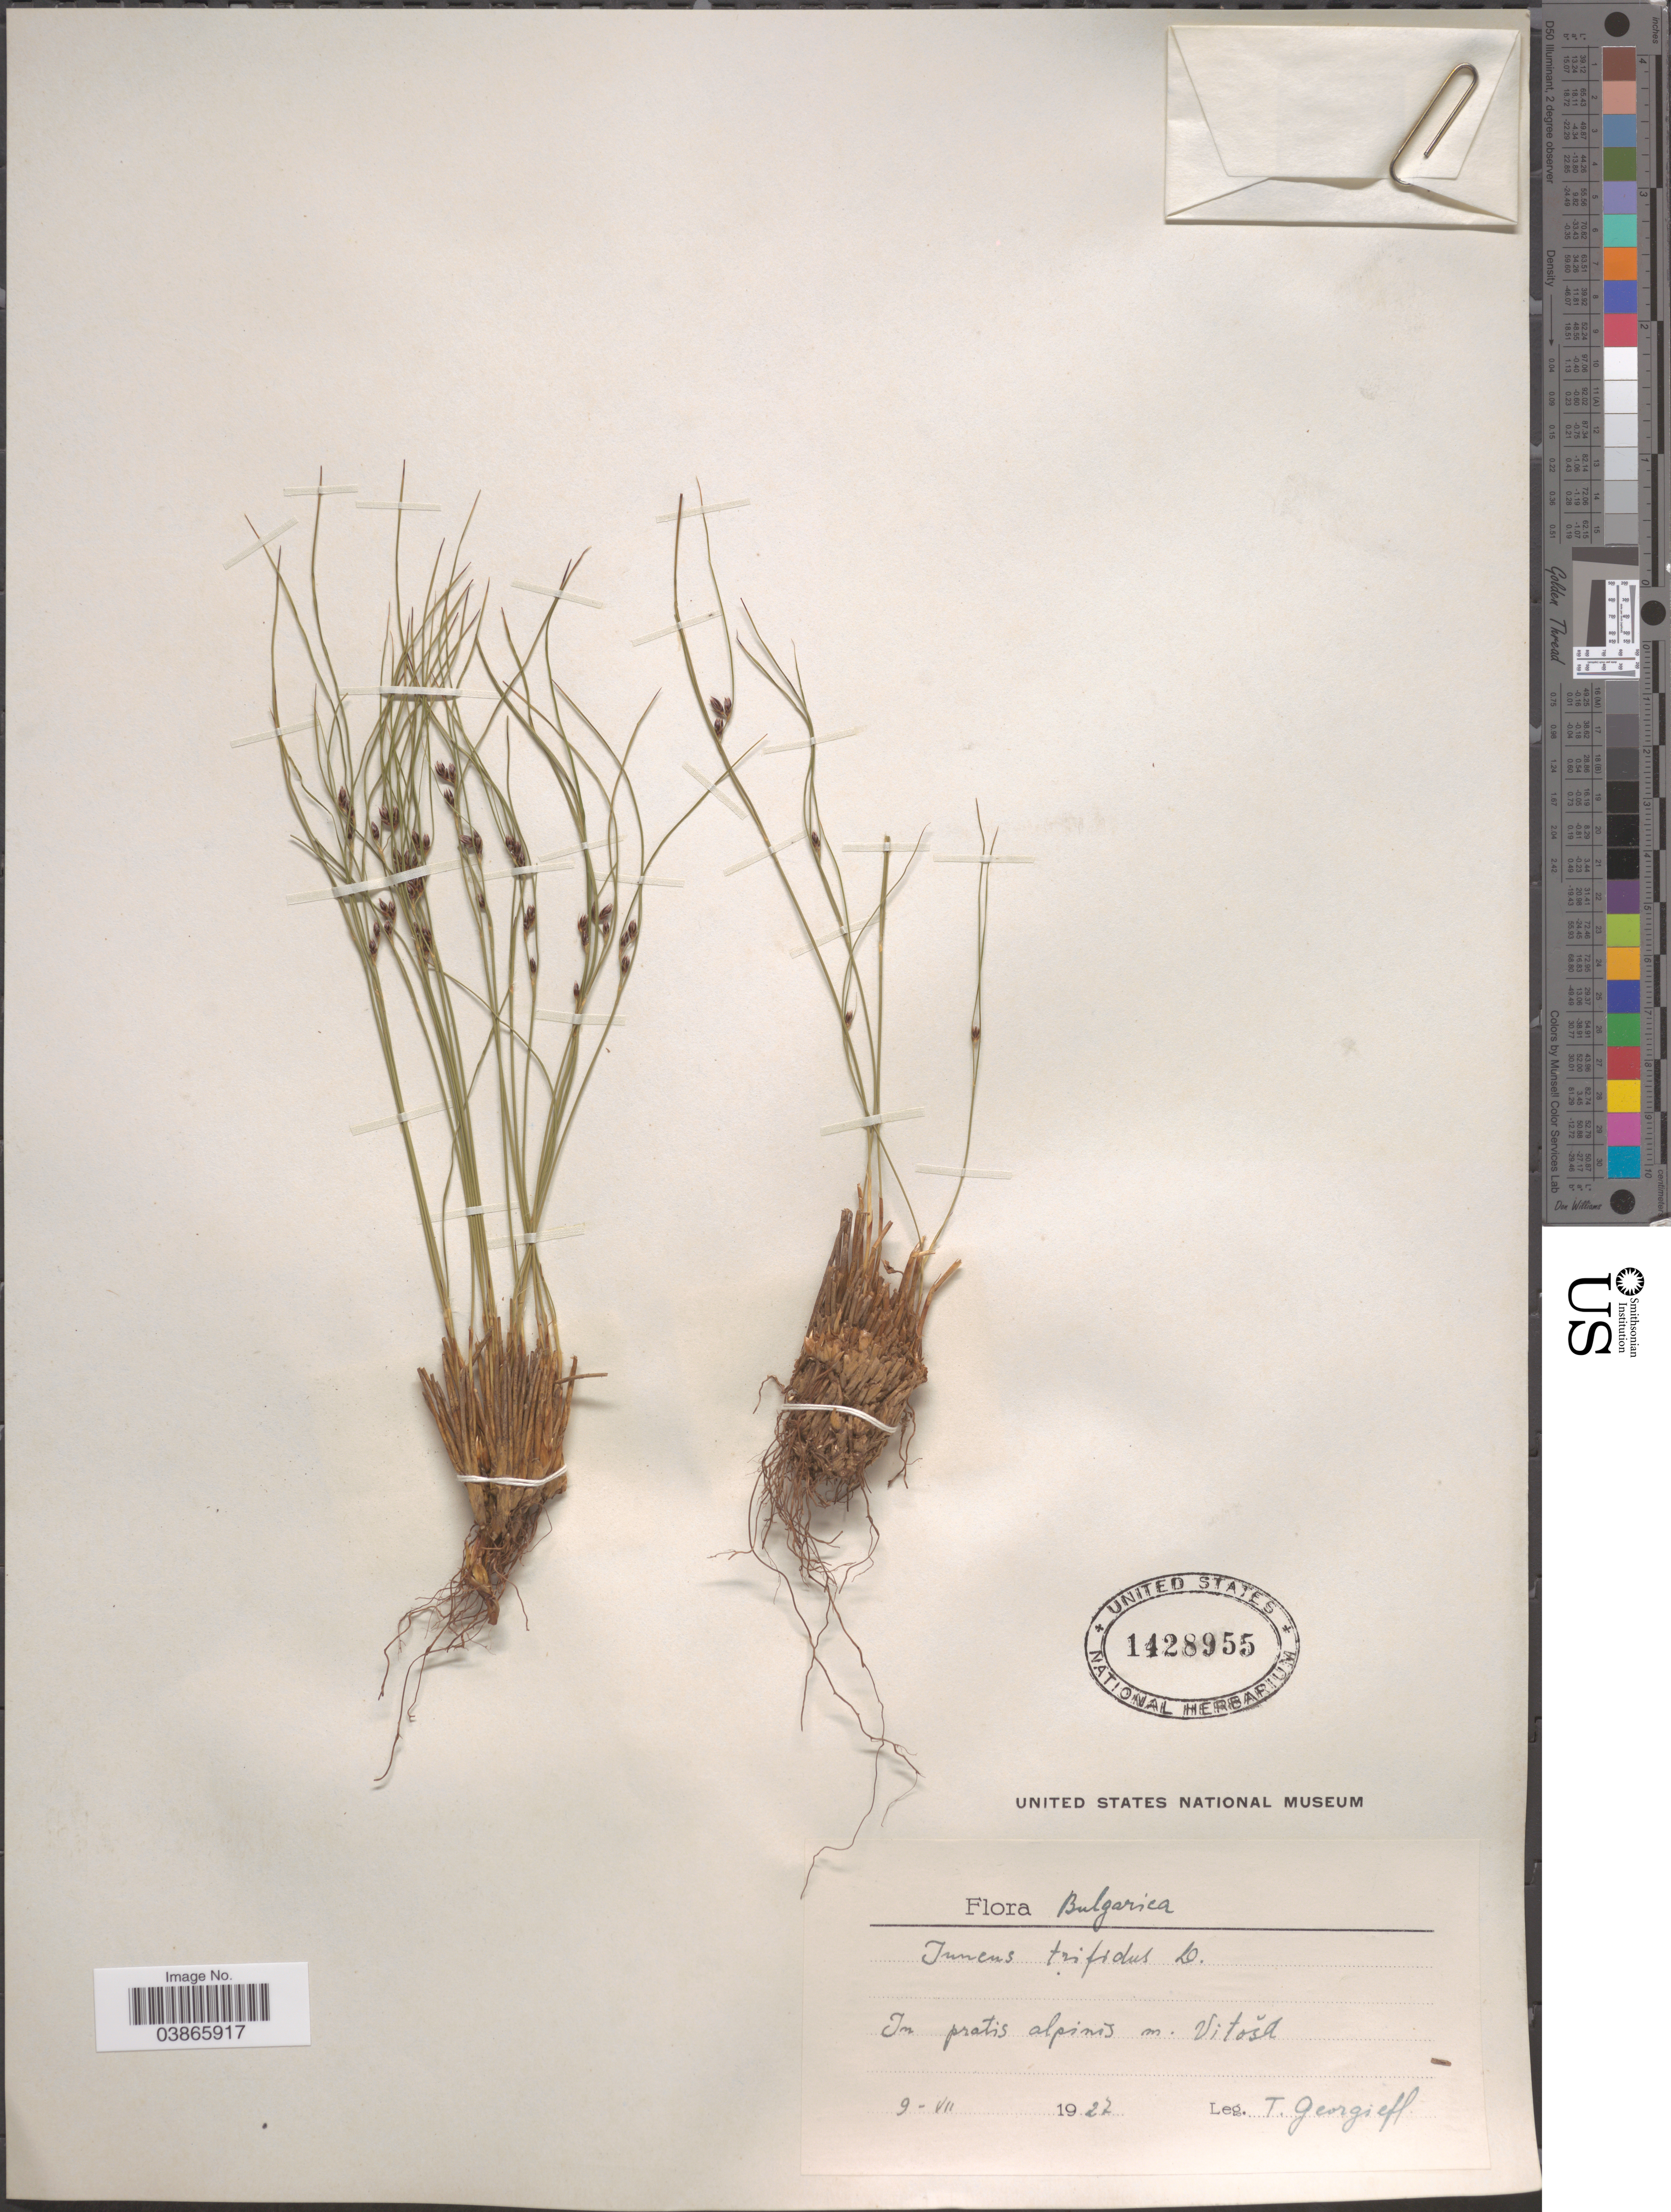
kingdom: Plantae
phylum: Tracheophyta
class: Liliopsida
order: Poales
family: Juncaceae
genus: Juncus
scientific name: Juncus trifidus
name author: L.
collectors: T. Georgieff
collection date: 1927-07-09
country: Bulgaria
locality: In pratis alpinos m. Vitoša.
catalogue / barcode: US 1428955